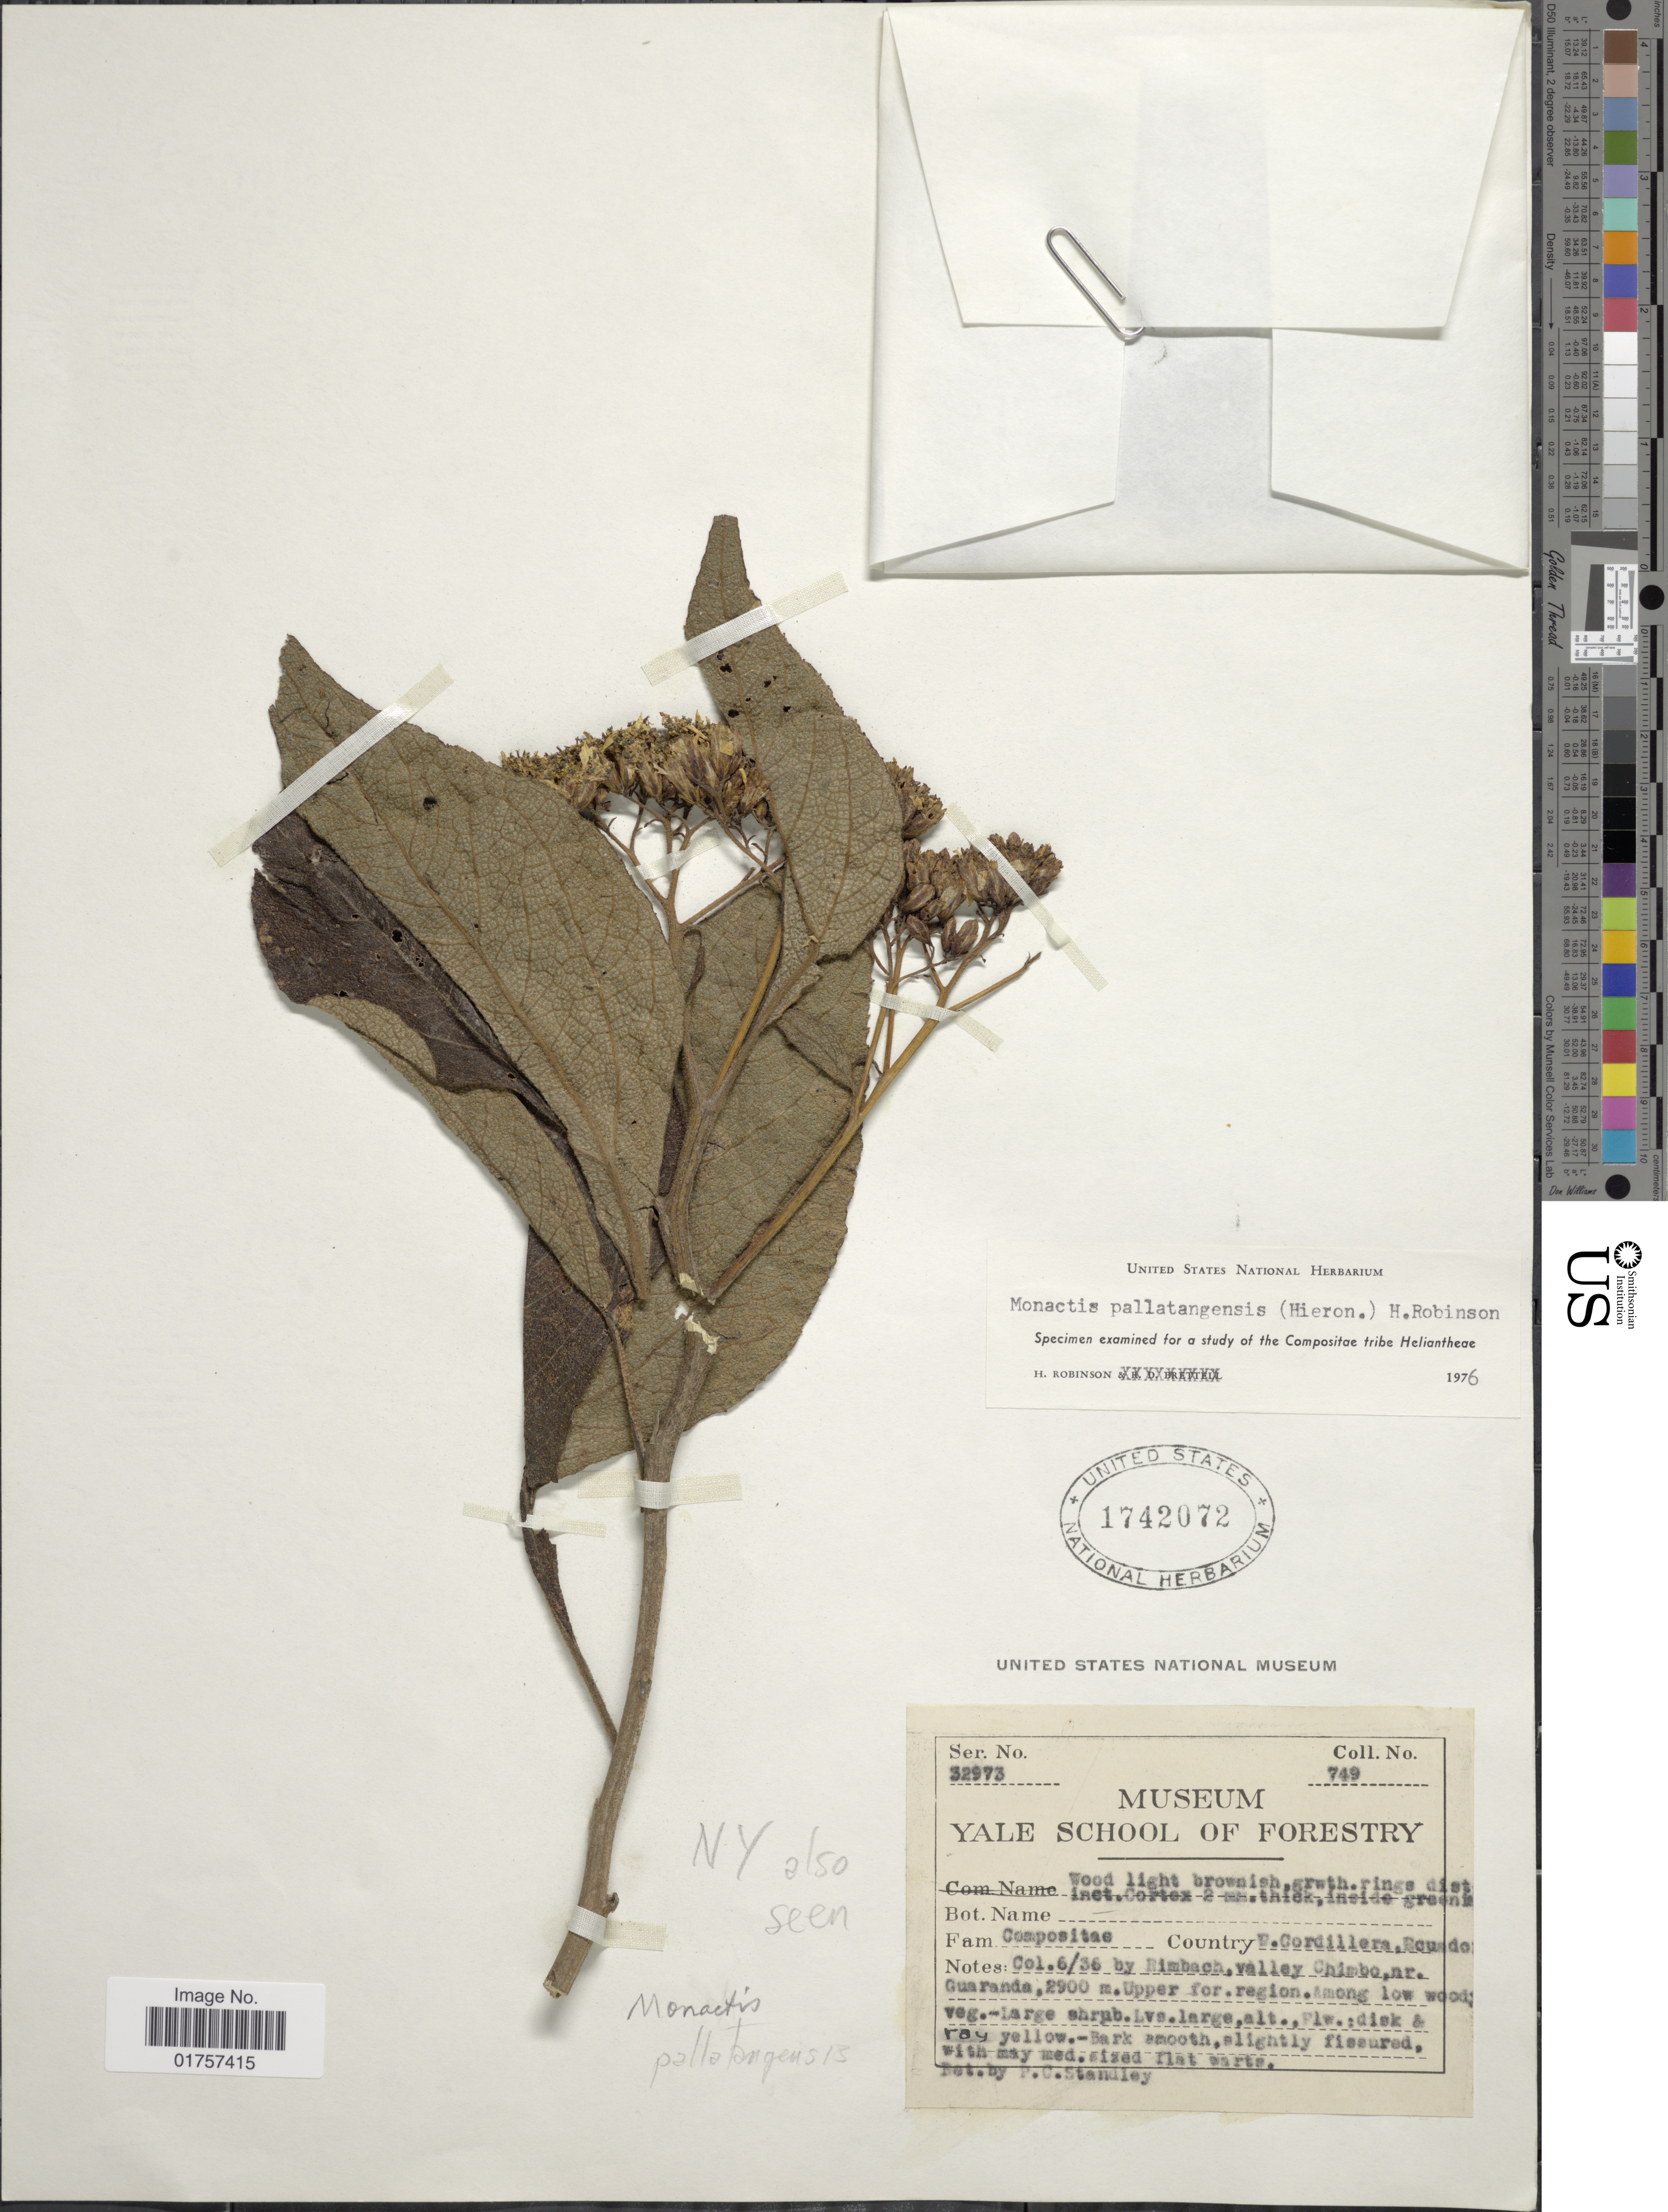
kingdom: Plantae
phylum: Tracheophyta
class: Magnoliopsida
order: Asterales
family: Asteraceae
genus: Monactis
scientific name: Monactis pallatangensis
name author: (Hieron.) H. Rob.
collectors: Rimbach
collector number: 749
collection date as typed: Transcribed d/m/y: /6/36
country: Ecuador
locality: E. Cordillera. valley Chimbo, nr. Guaranda. Upper for. region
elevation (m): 2900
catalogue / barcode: US 1742072